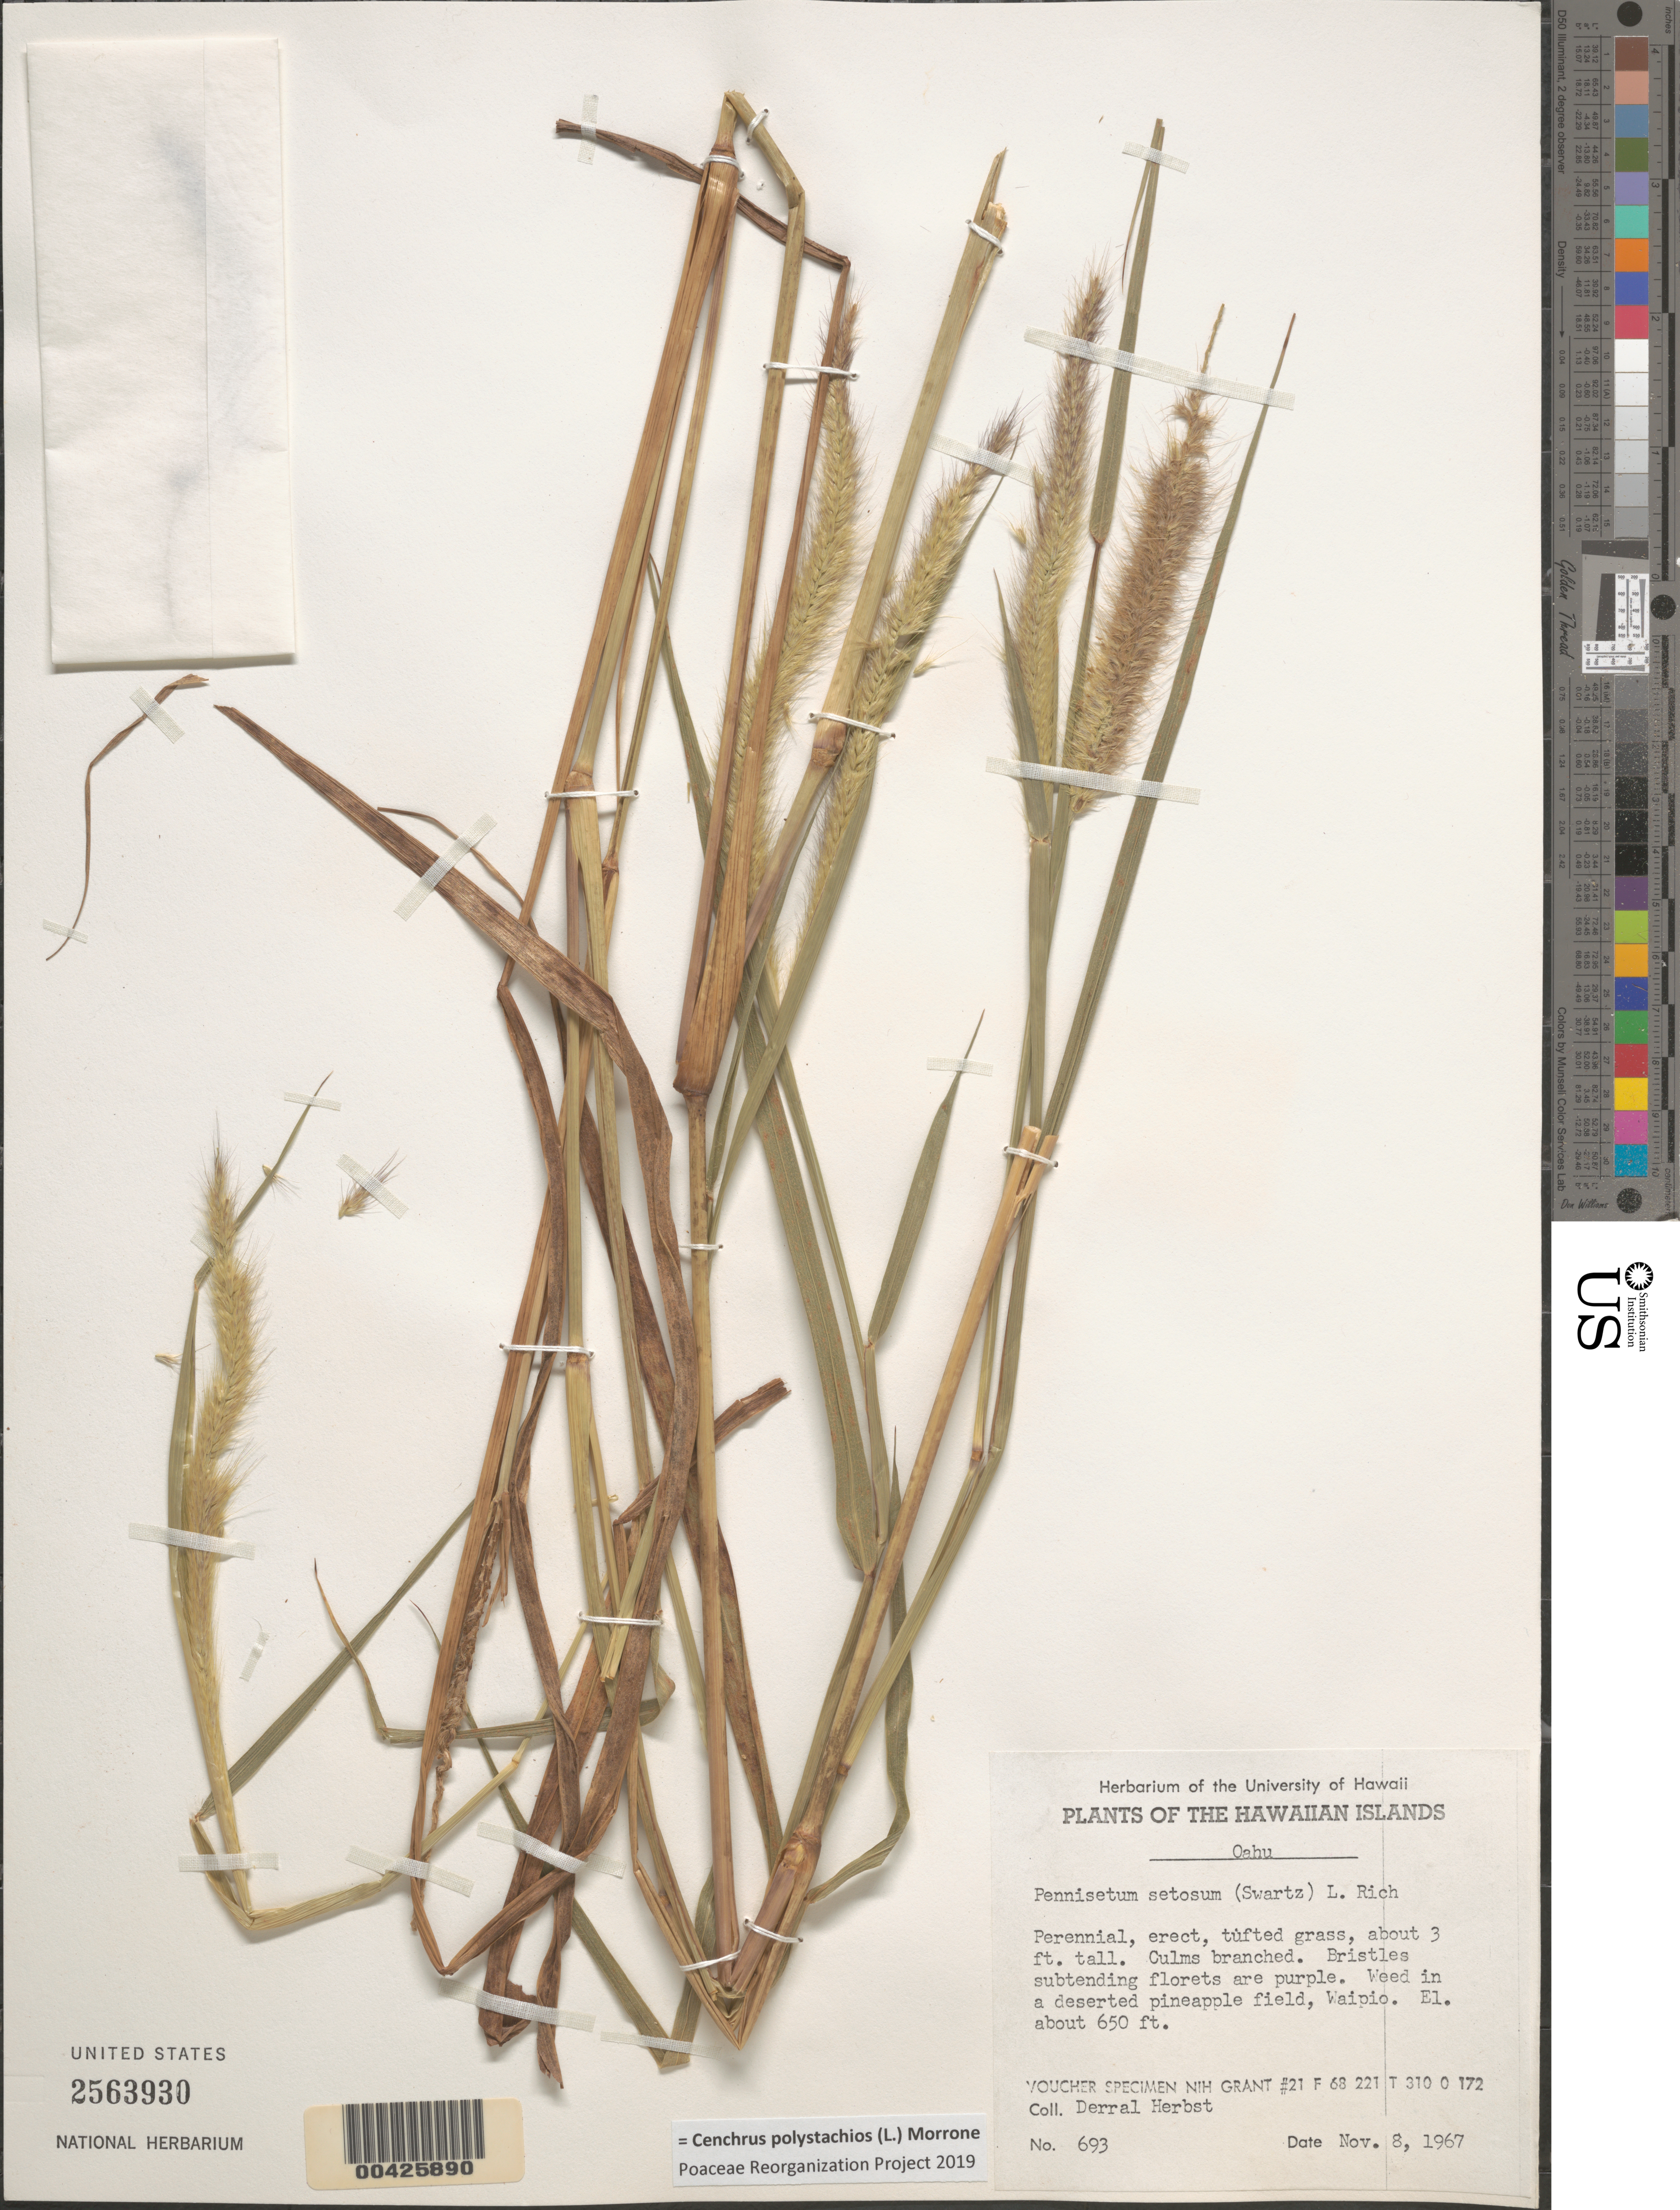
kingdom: Plantae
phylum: Tracheophyta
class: Liliopsida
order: Poales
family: Poaceae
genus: Cenchrus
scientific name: Cenchrus polystachios subsp. setosus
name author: (Sw.) P.M. Peterson & Y. Herrera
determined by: Wagner, W. L., (BOT), Smithsonian Institution - National Museum of Natural History (UNITED STATES)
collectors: D. R. Herbst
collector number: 693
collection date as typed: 8 Nov 1967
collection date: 1967-11-08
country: United States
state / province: Hawaii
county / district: Honolulu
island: Oahu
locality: Weed in a deserted pineapple field, Waipio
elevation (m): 198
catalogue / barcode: US 2563930